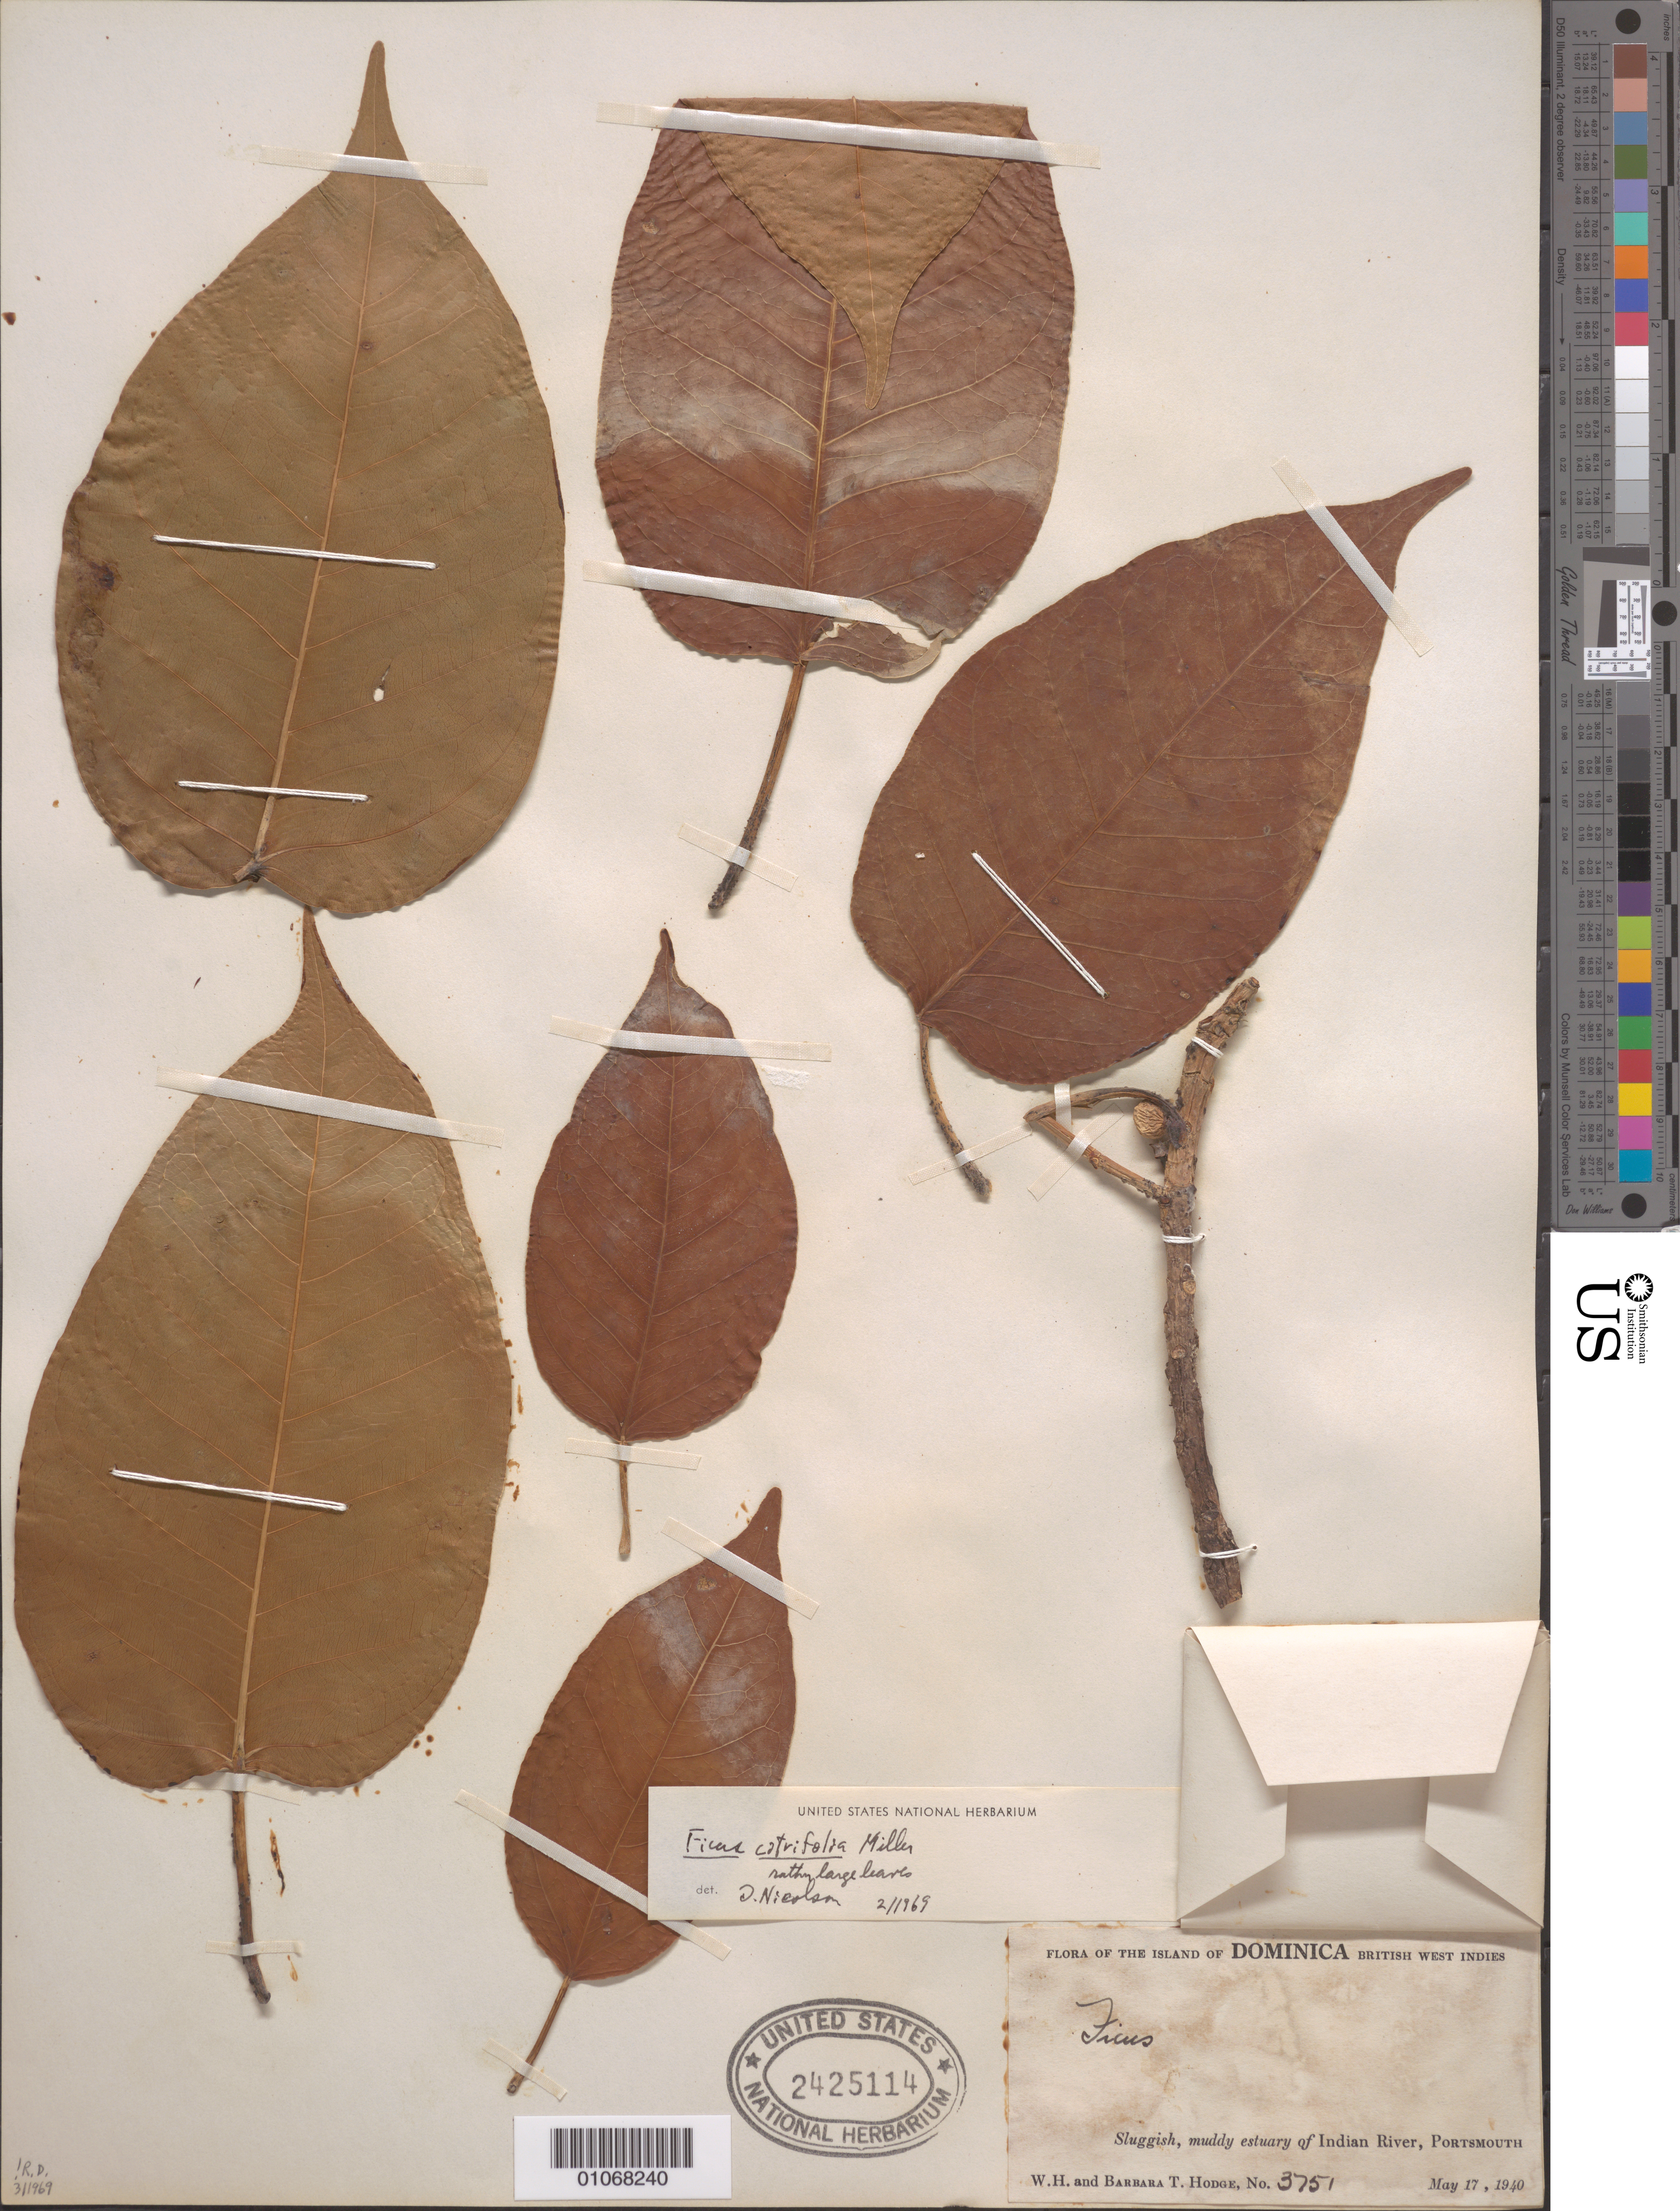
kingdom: Plantae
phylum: Tracheophyta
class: Magnoliopsida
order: Rosales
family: Moraceae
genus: Ficus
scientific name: Ficus citrifolia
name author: Mill.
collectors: W. Hodge & B. Hodge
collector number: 3751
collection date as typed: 17 May 1940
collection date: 1940-05-17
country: Dominica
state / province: St. John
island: Dominica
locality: Sluggish, muddy estuary of Indian River.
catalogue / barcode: US 2425114